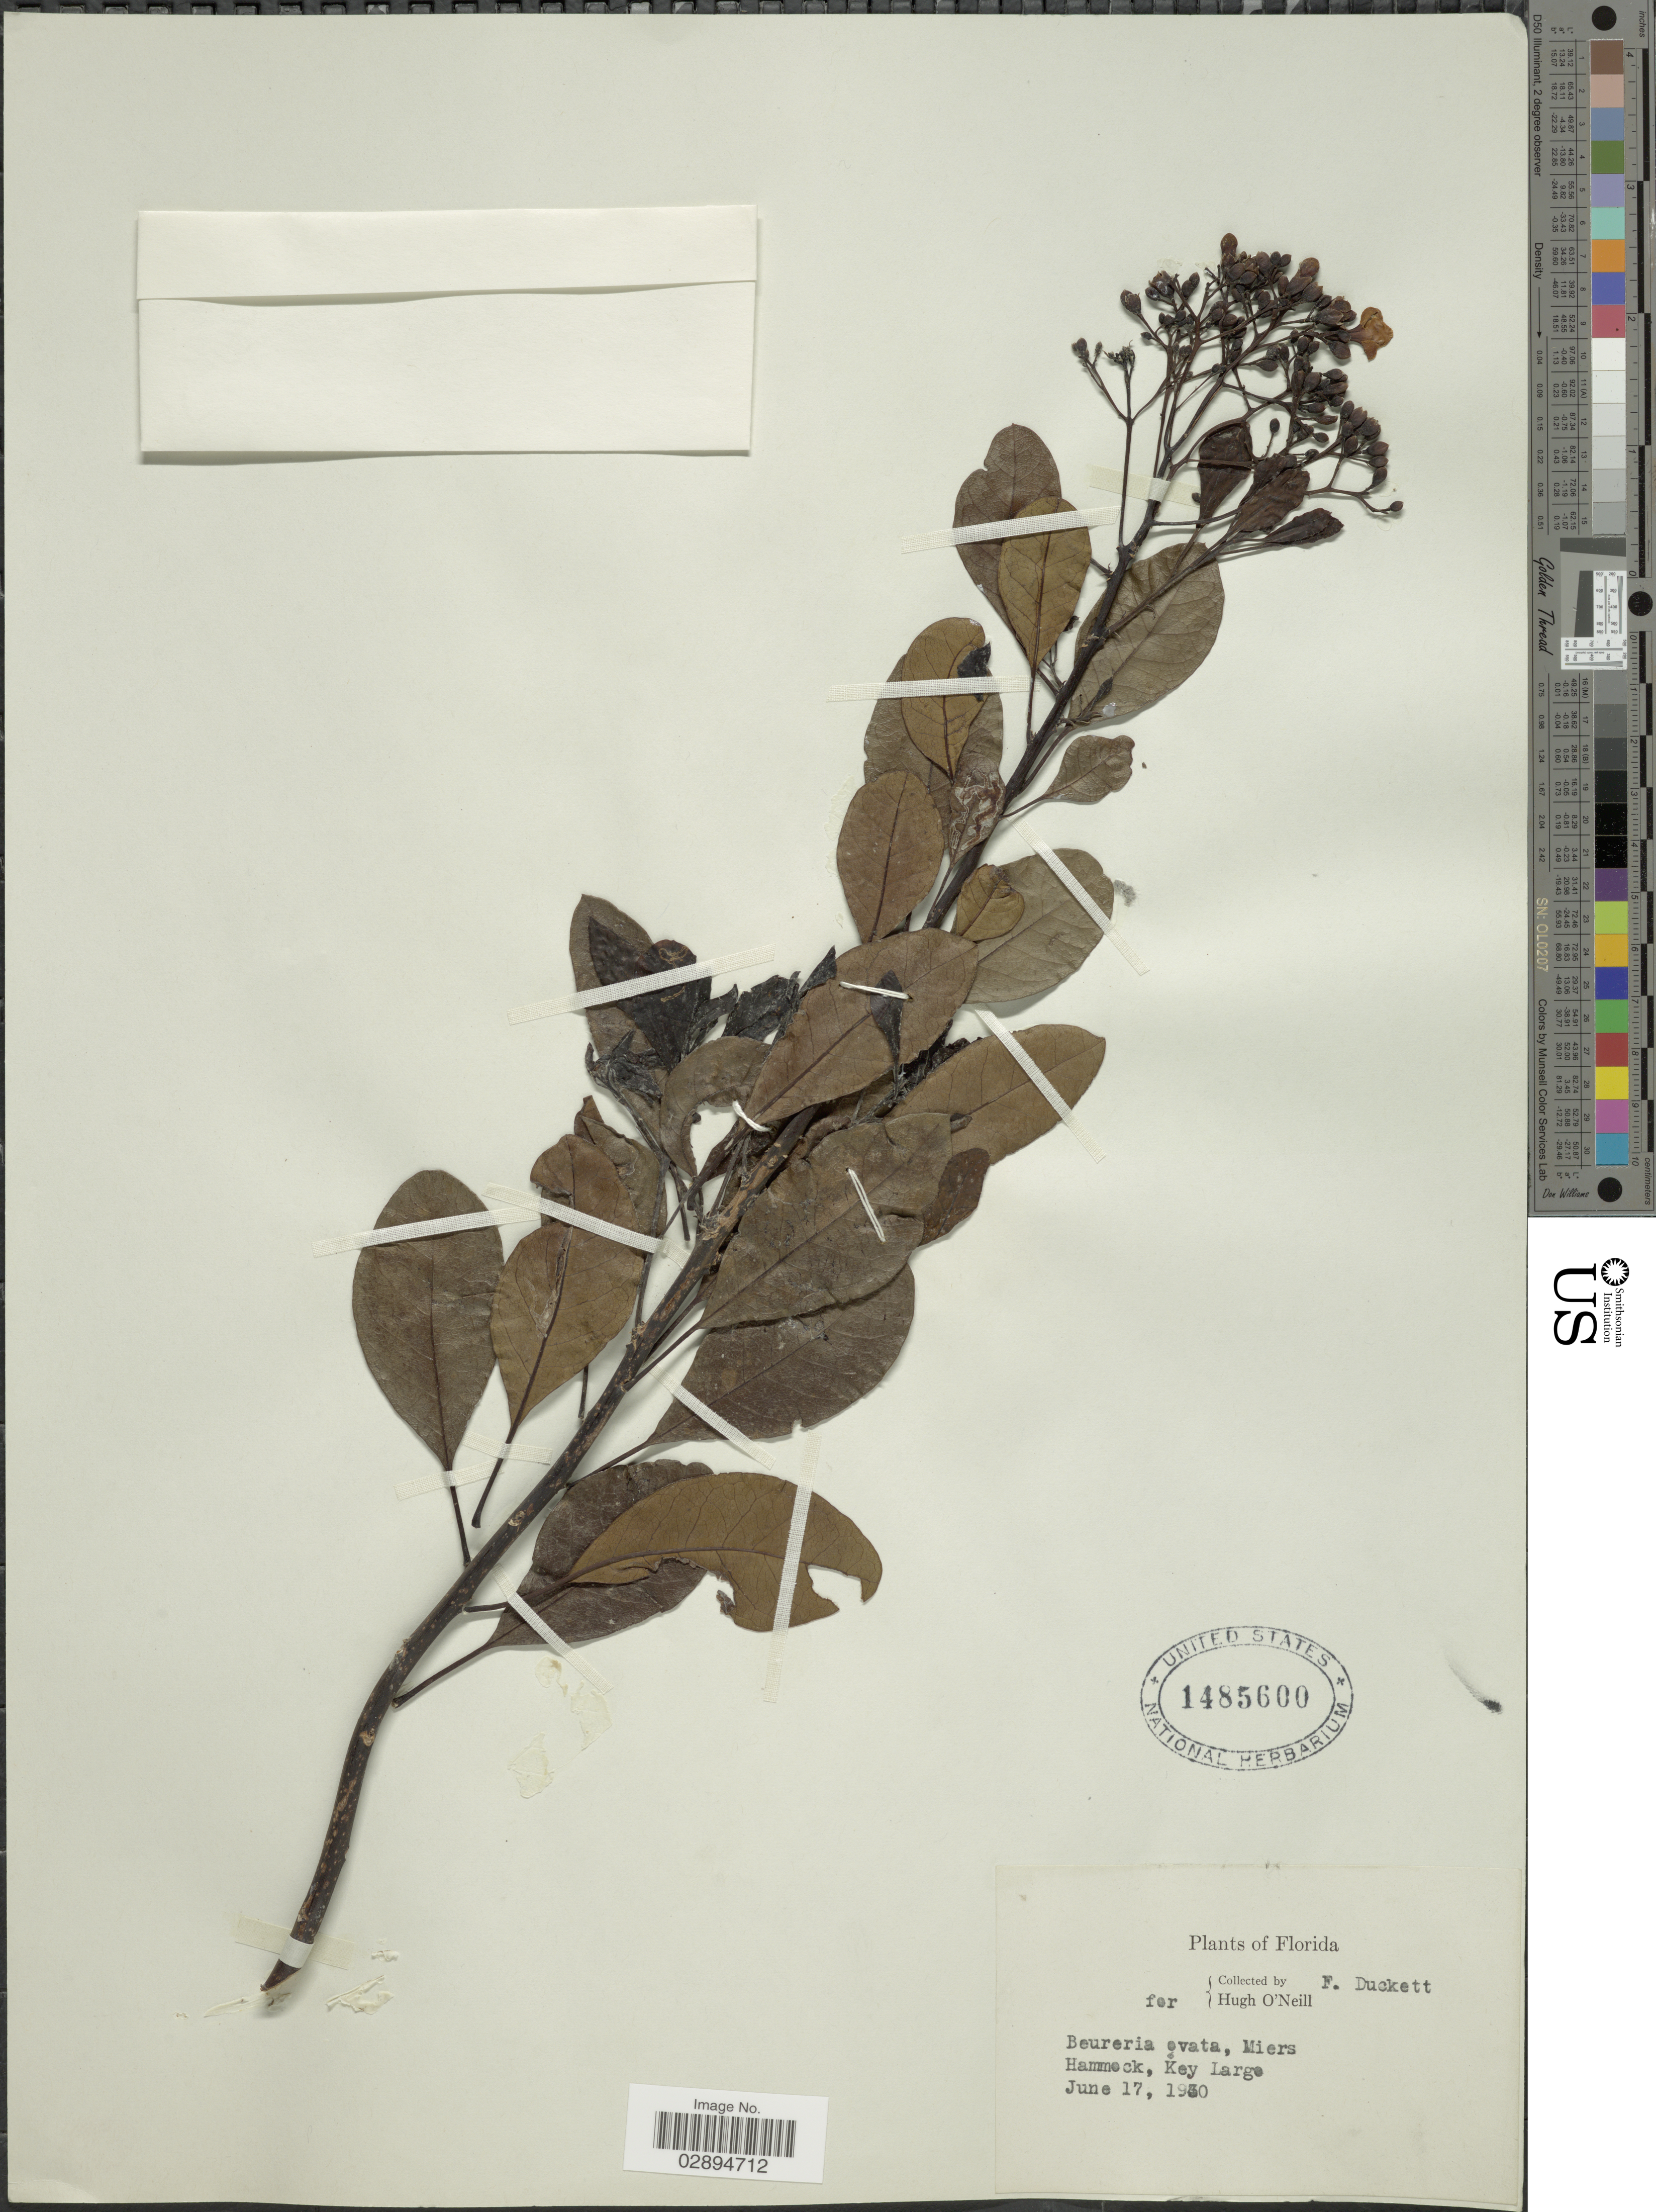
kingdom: Plantae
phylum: Tracheophyta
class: Magnoliopsida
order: Boraginales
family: Ehretiaceae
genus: Bourreria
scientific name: Bourreria ovata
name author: Miers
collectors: F. Duckett & H. O'Neill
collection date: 1930-06-17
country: United States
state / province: Florida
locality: Hammock, Key Largo.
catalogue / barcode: US 1485600